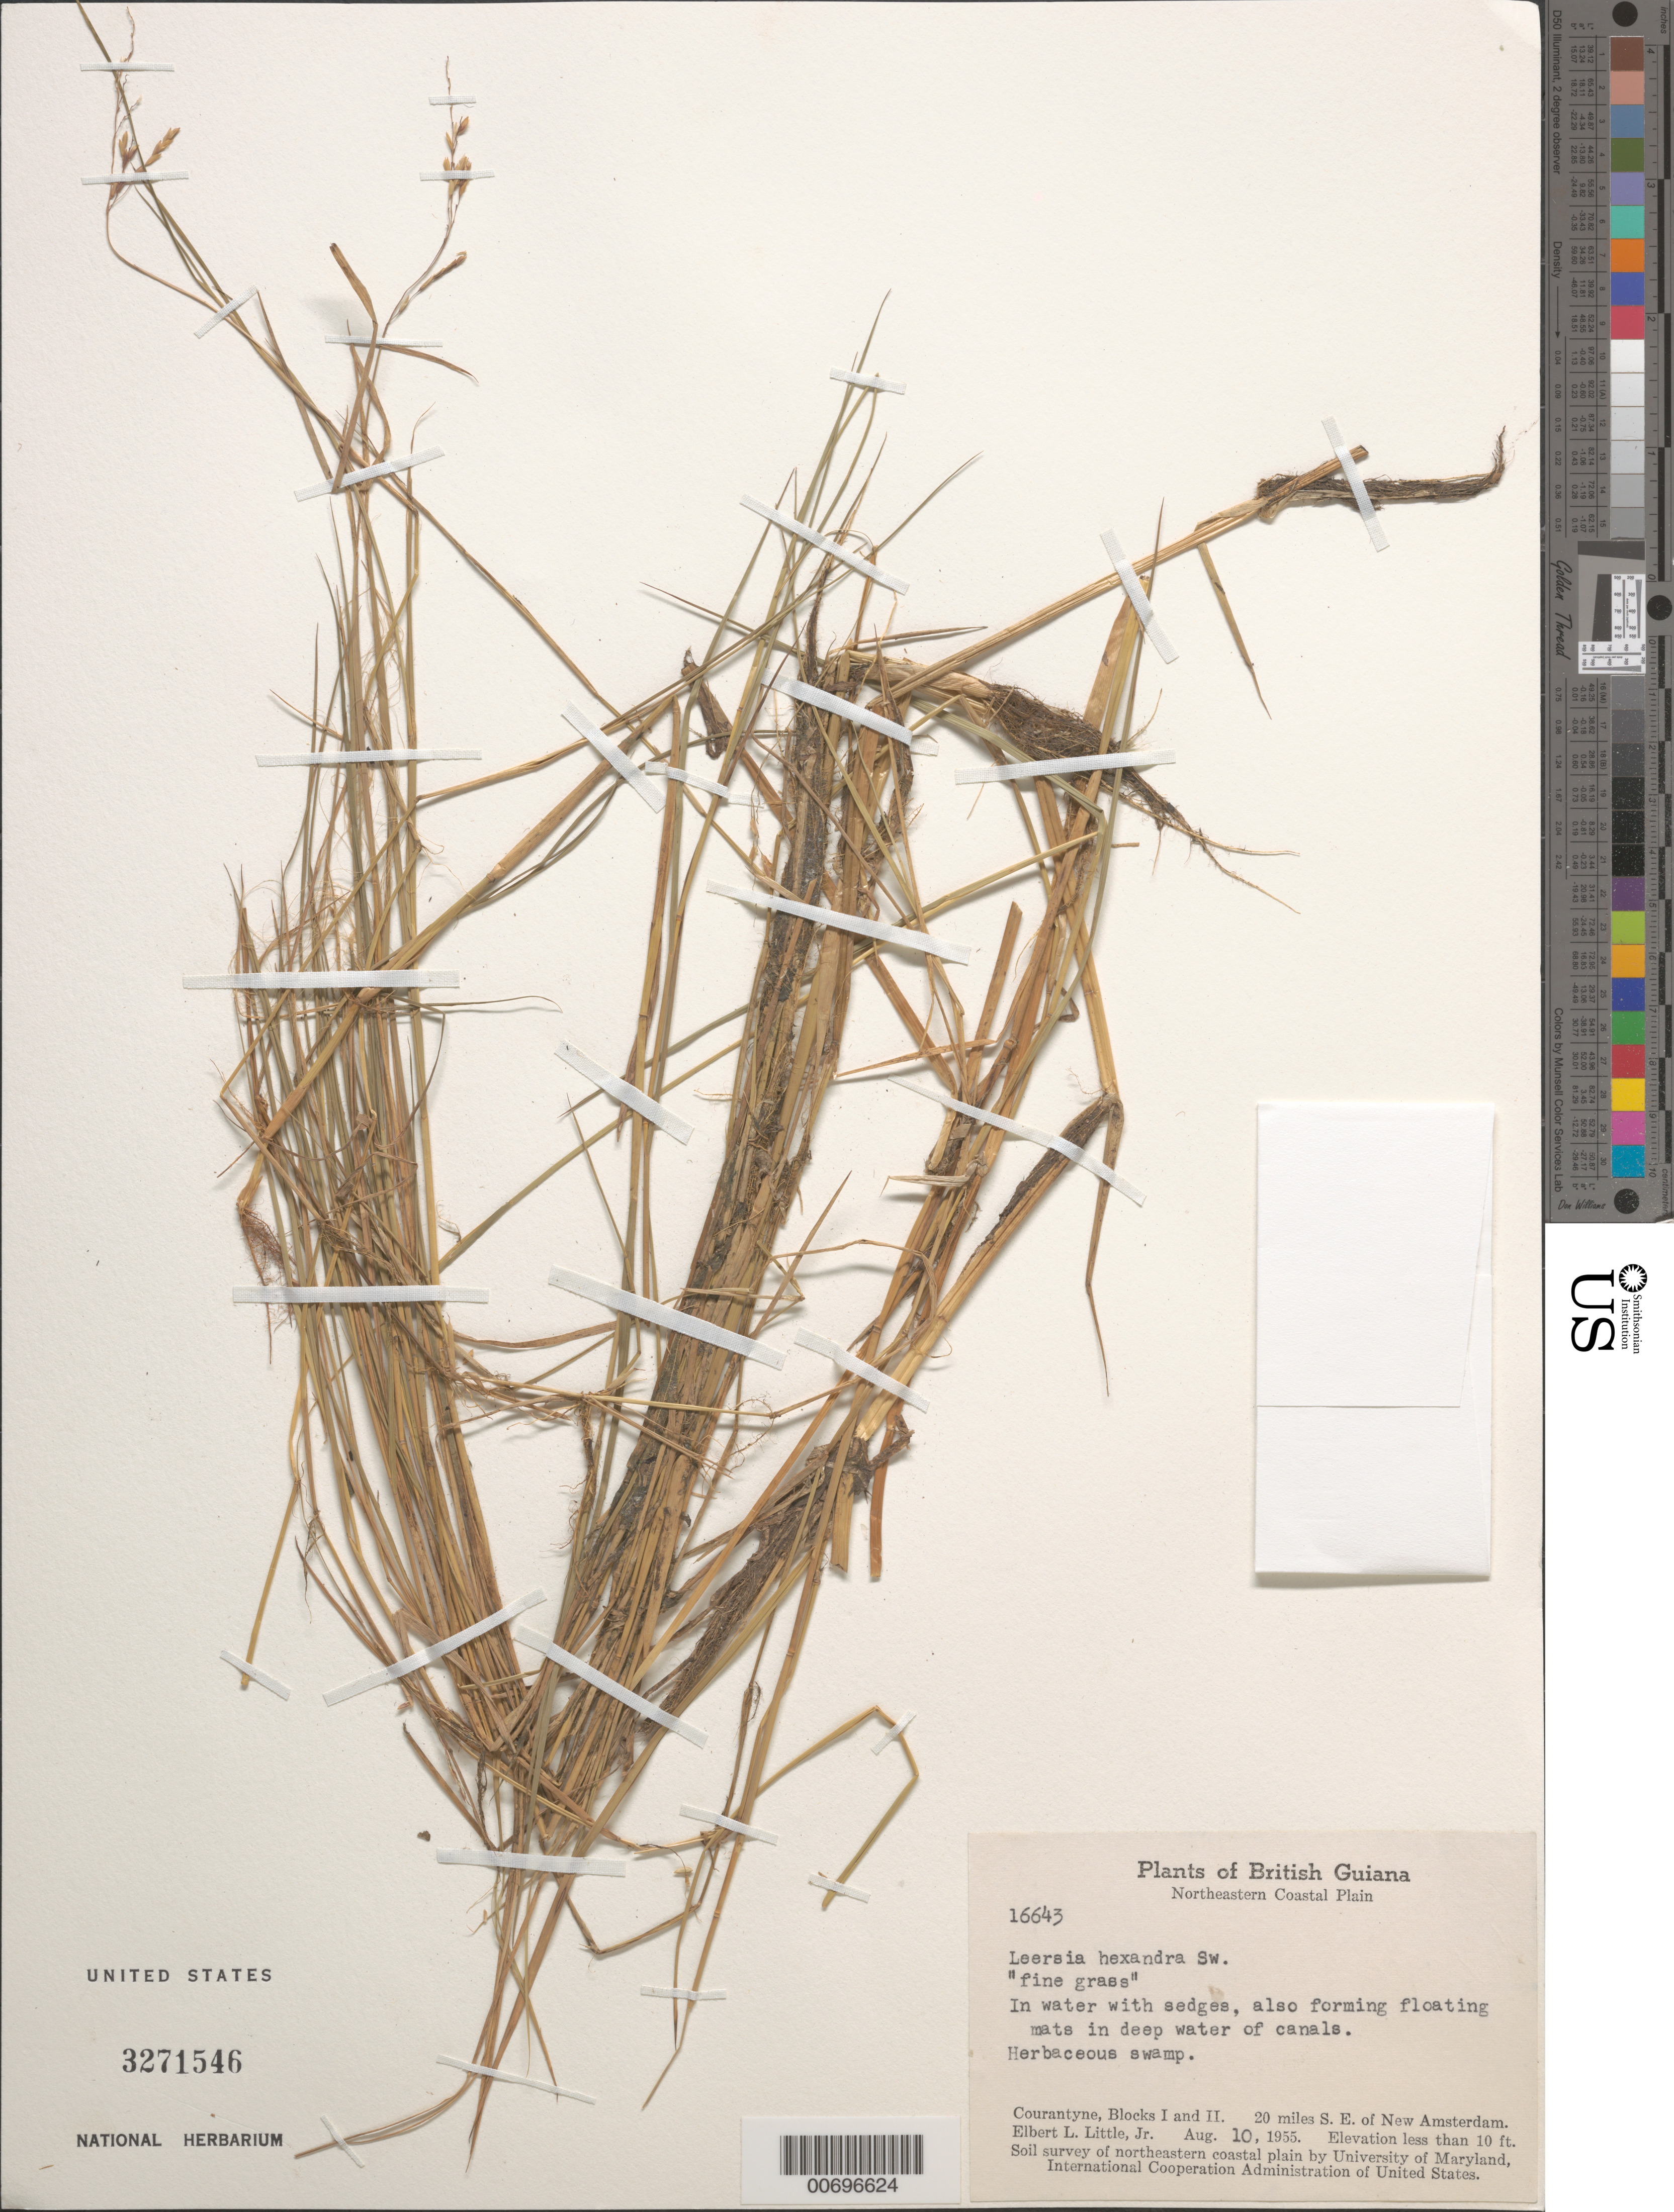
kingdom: Plantae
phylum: Tracheophyta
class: Liliopsida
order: Poales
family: Poaceae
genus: Leersia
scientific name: Leersia hexandra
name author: Sw.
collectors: E. L. Little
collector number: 16643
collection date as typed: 10-Aug-55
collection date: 1955-08-10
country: Guyana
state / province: E. Berbice-Corentyne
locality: Courantyne, Blocks I & II. 20 mi. SE of New Amsterdam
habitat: Herbaceous swamp, in water with sedges, also in deep water of canals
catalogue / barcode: US 3271546